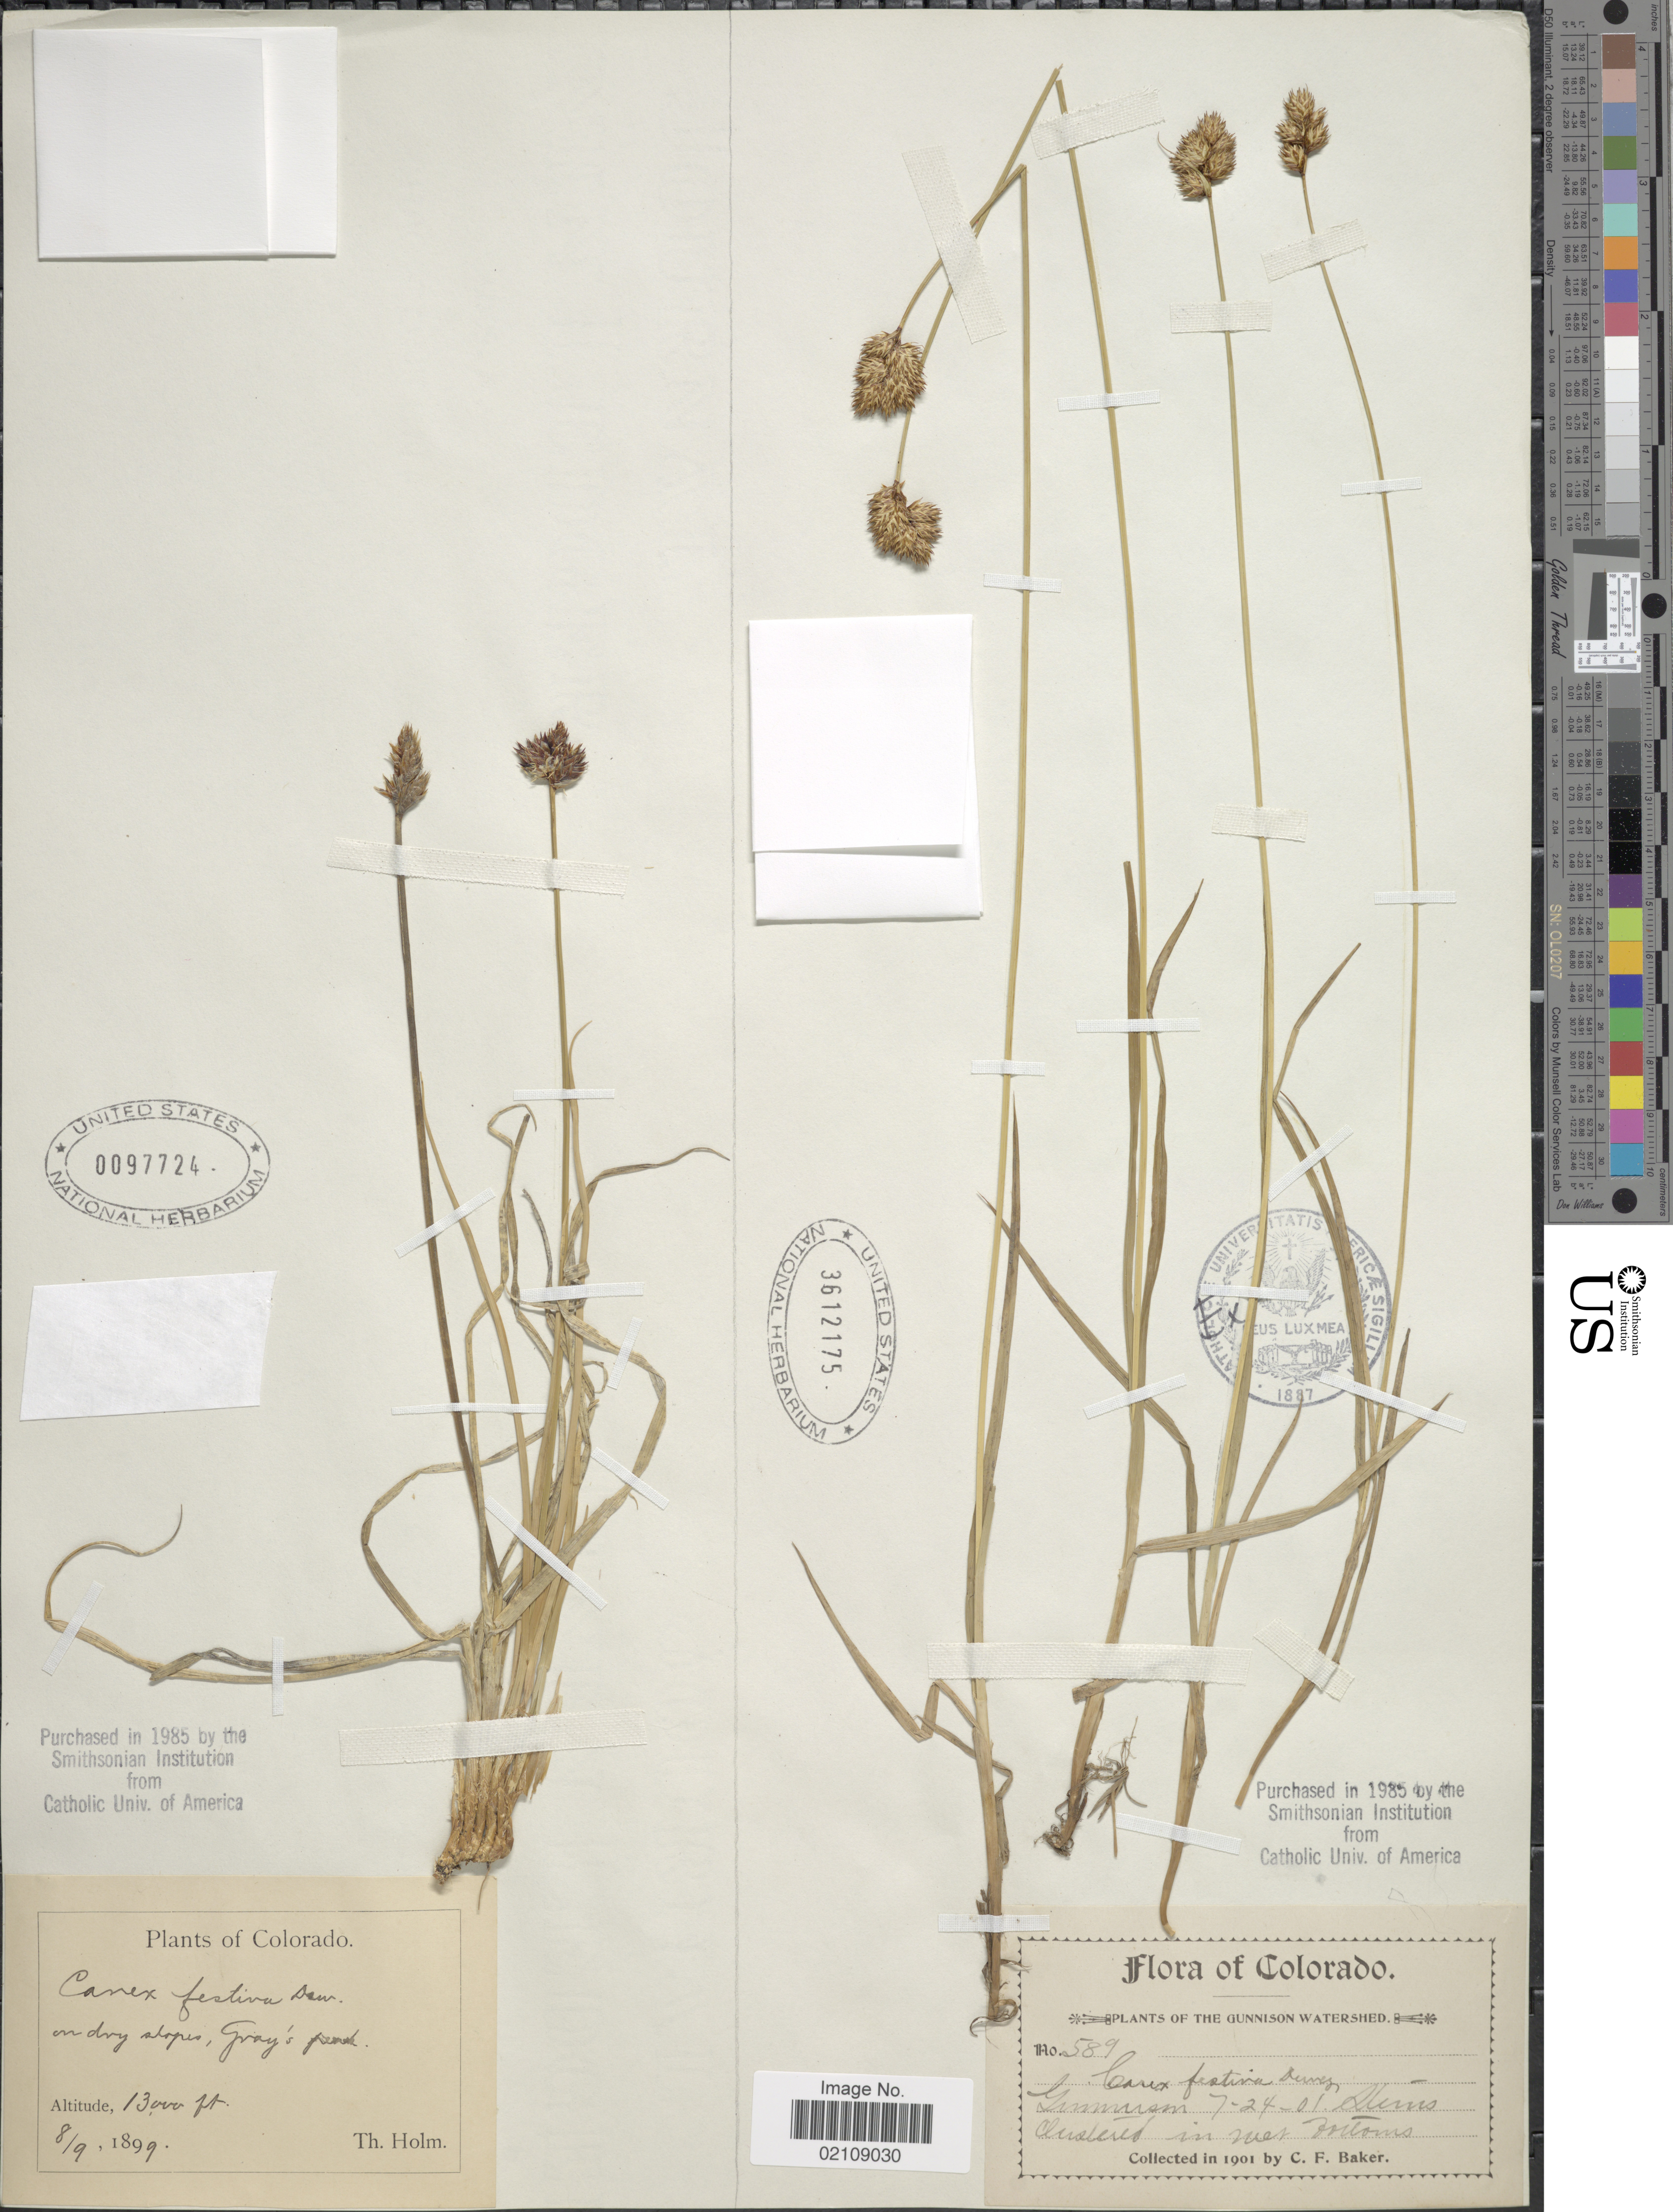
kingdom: Plantae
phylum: Tracheophyta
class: Liliopsida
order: Poales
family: Cyperaceae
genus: Carex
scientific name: Carex microptera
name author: Mack.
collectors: T. Holm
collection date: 1899-09-08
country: United States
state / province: Colorado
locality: Gray's Peak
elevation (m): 3962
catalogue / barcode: US 97724-2